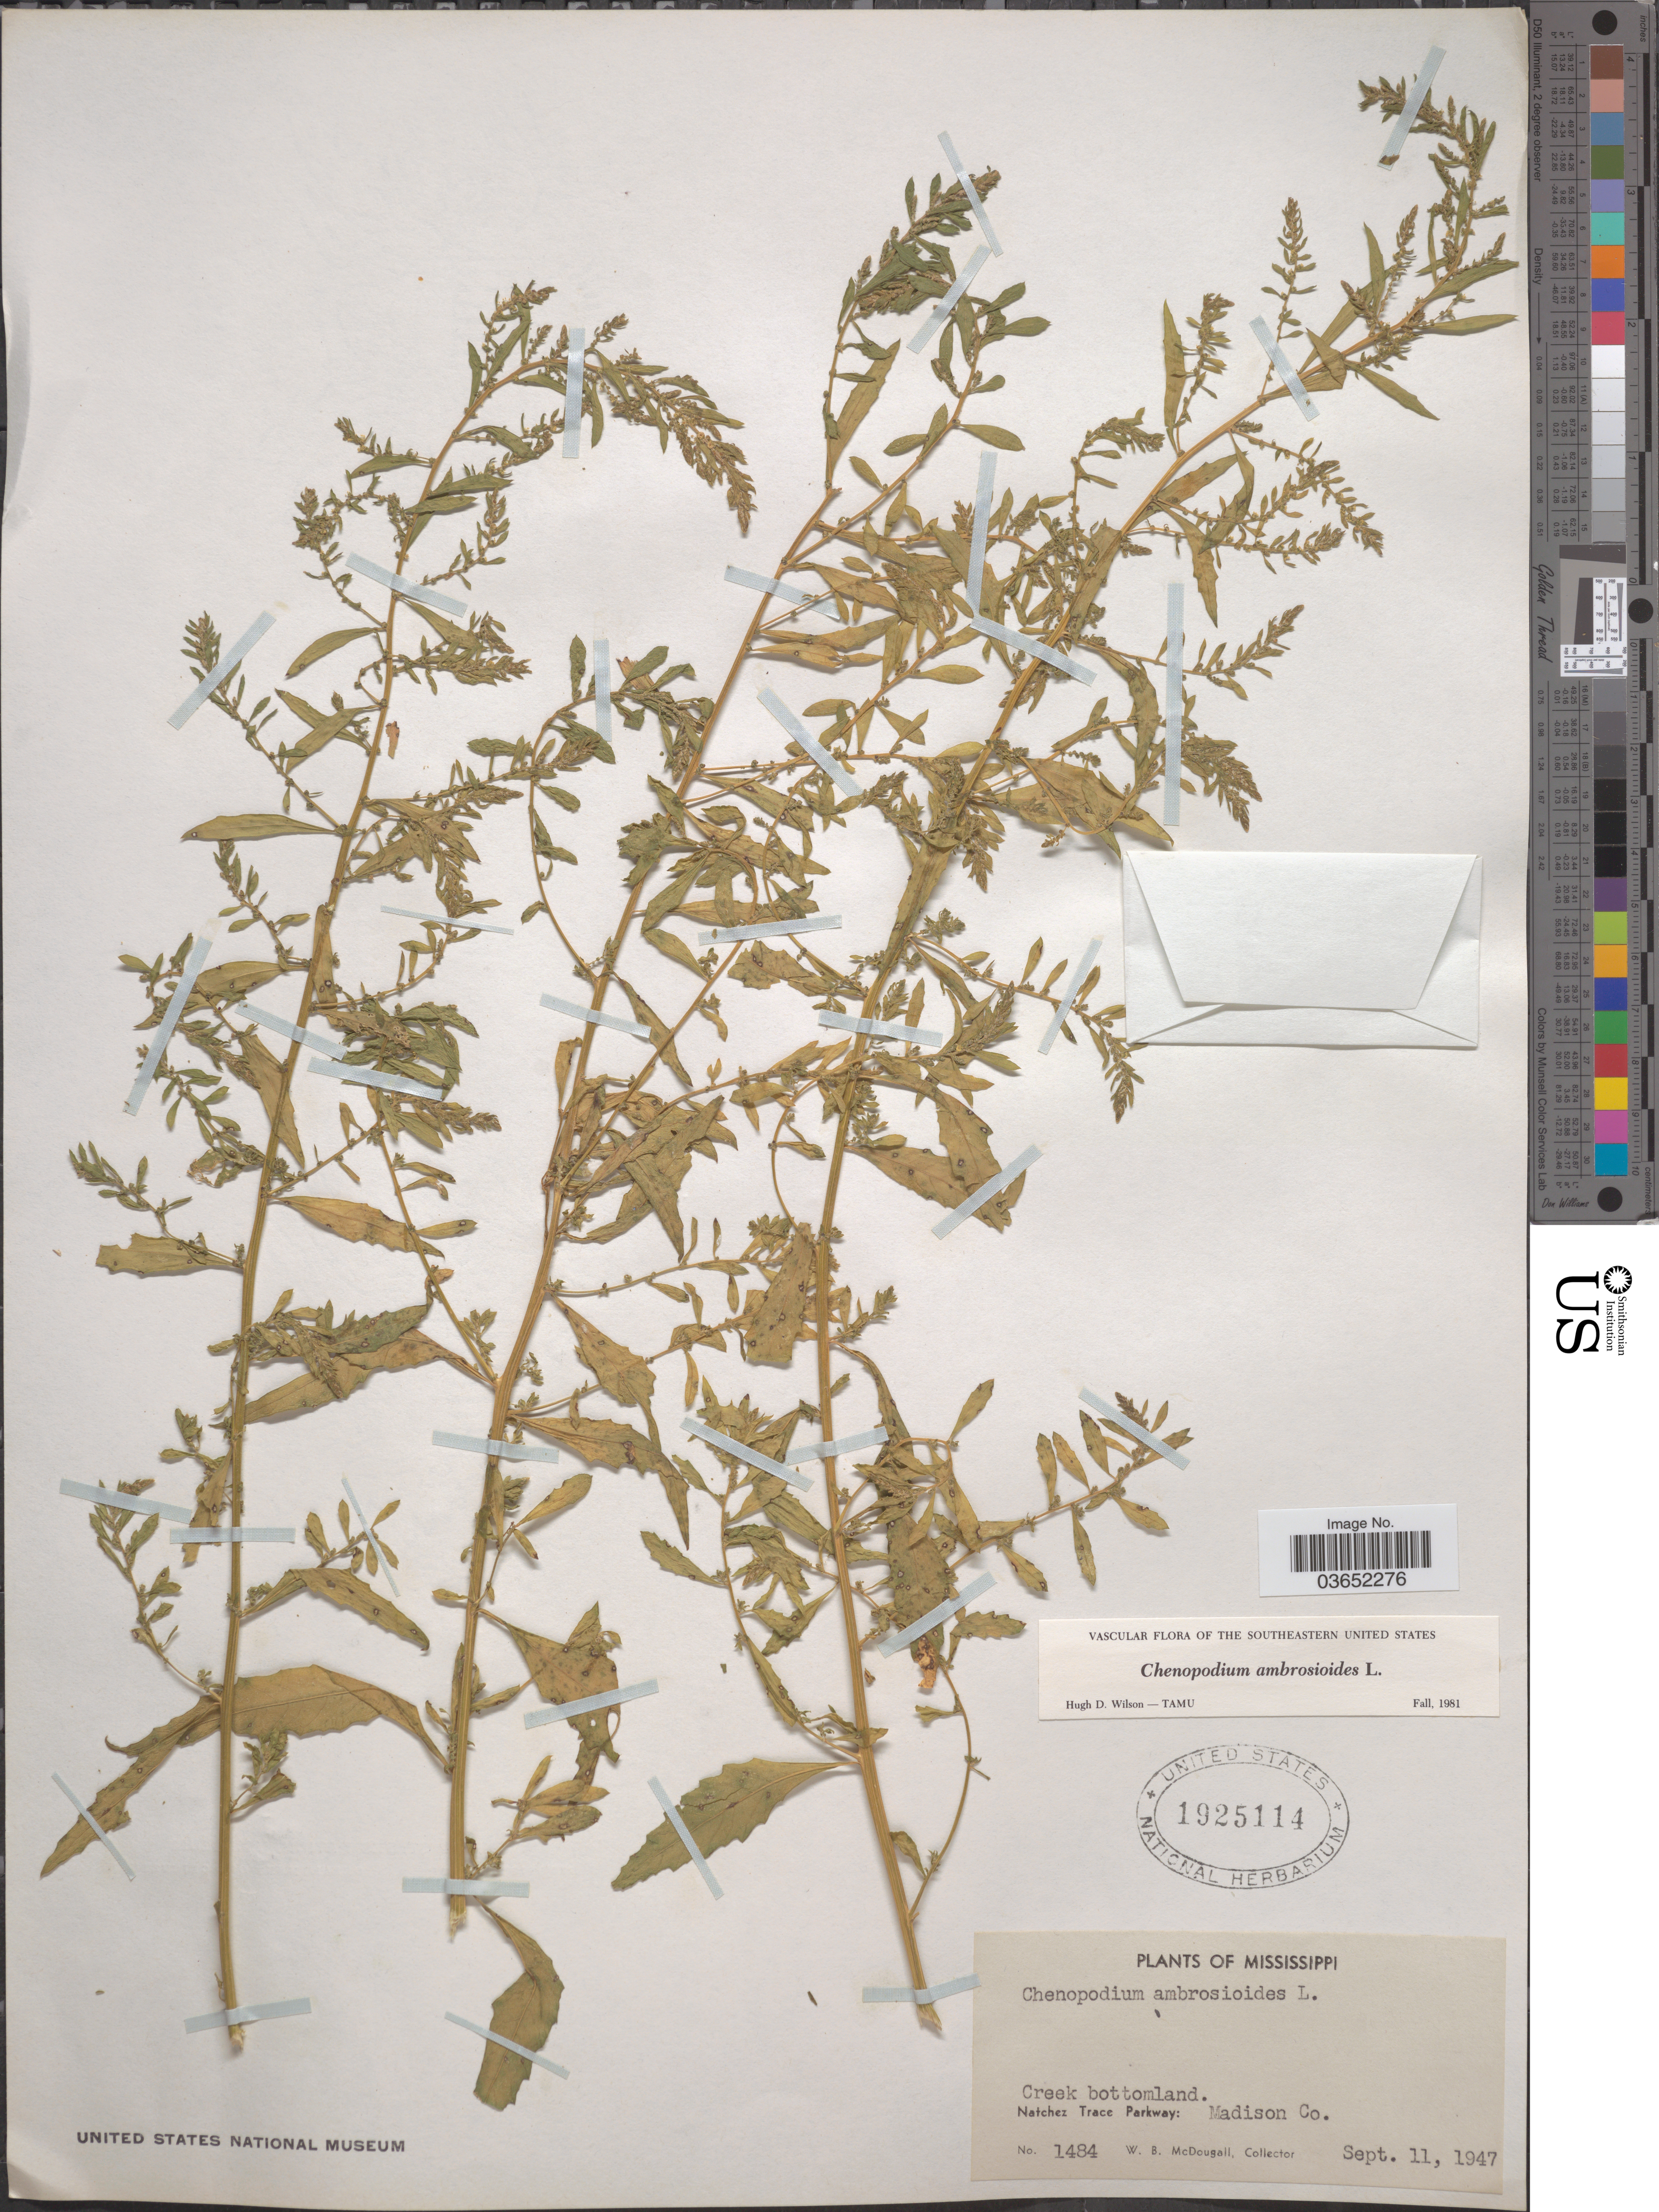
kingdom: Plantae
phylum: Tracheophyta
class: Magnoliopsida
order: Caryophyllales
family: Amaranthaceae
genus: Chenopodium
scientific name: Chenopodium ambrosioides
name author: L.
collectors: W. B. McDougall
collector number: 1484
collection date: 1947-09-11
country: United States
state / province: Mississippi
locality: Creek bottomland. Natchez Trace Parkway: Madison Co.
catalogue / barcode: US 1925114